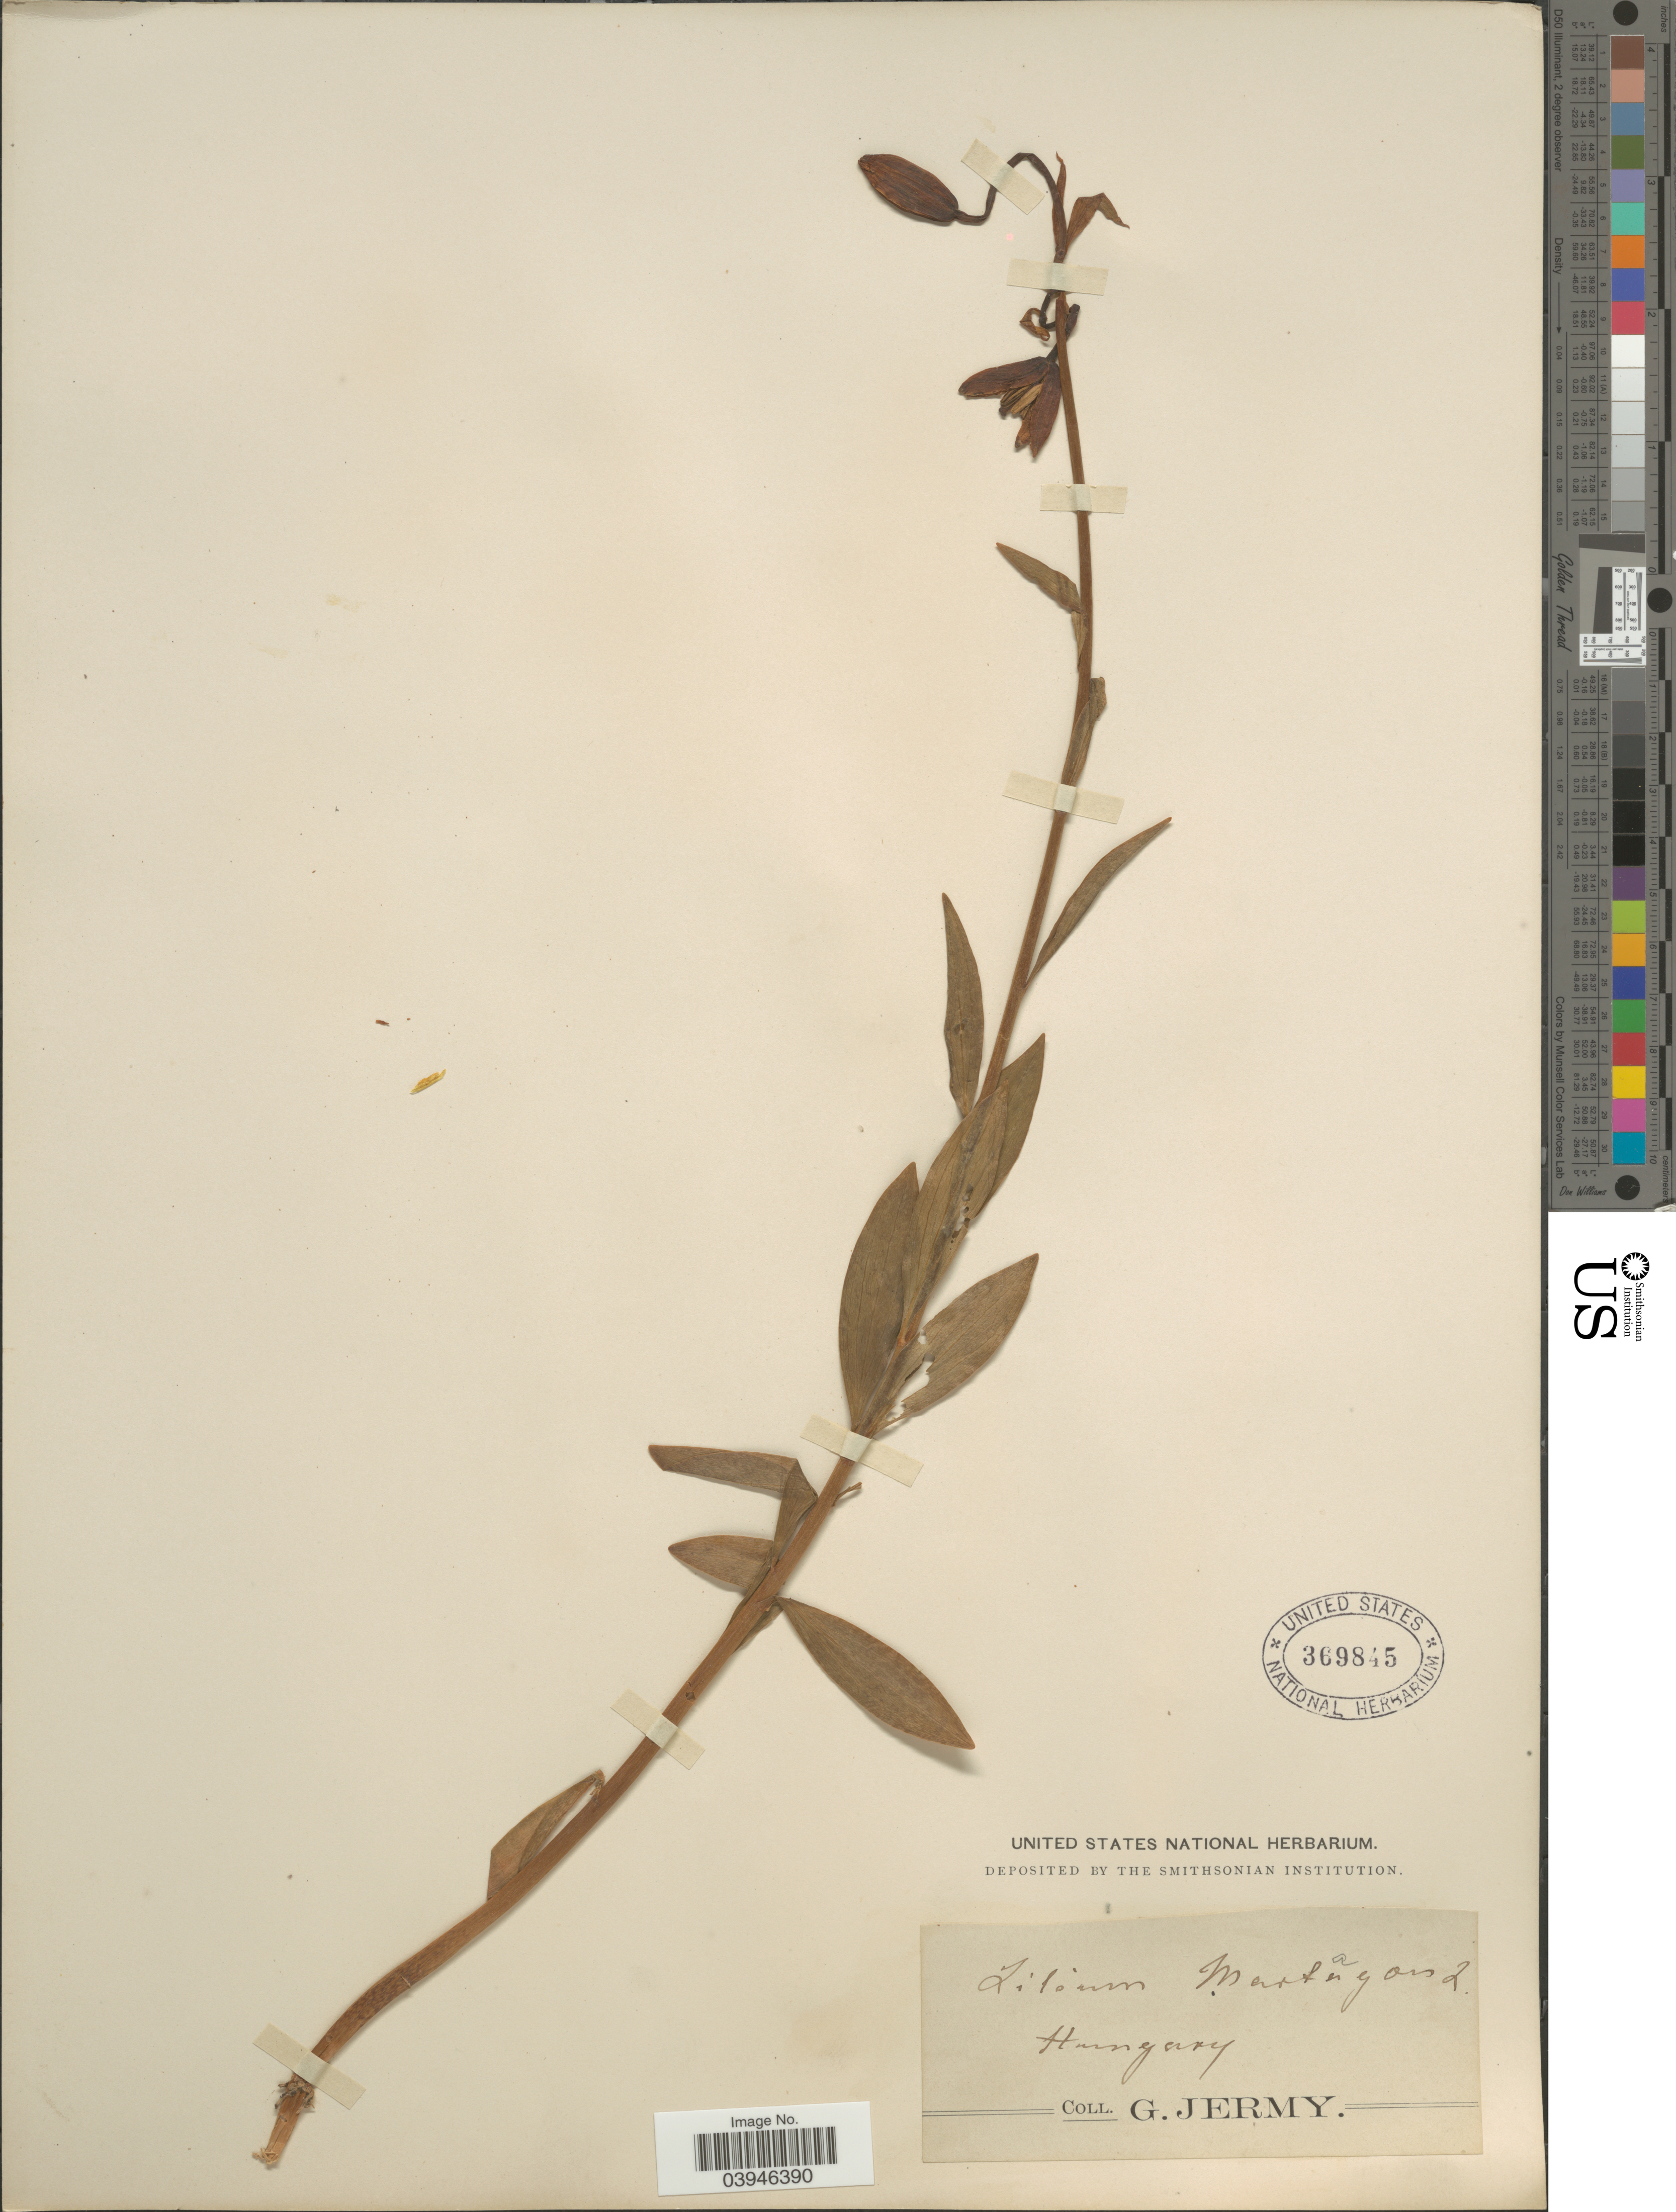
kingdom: Plantae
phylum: Tracheophyta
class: Liliopsida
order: Liliales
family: Liliaceae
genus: Lilium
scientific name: Lilium martagon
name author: L.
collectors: G. Jermy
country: Hungary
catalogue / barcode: US 369845